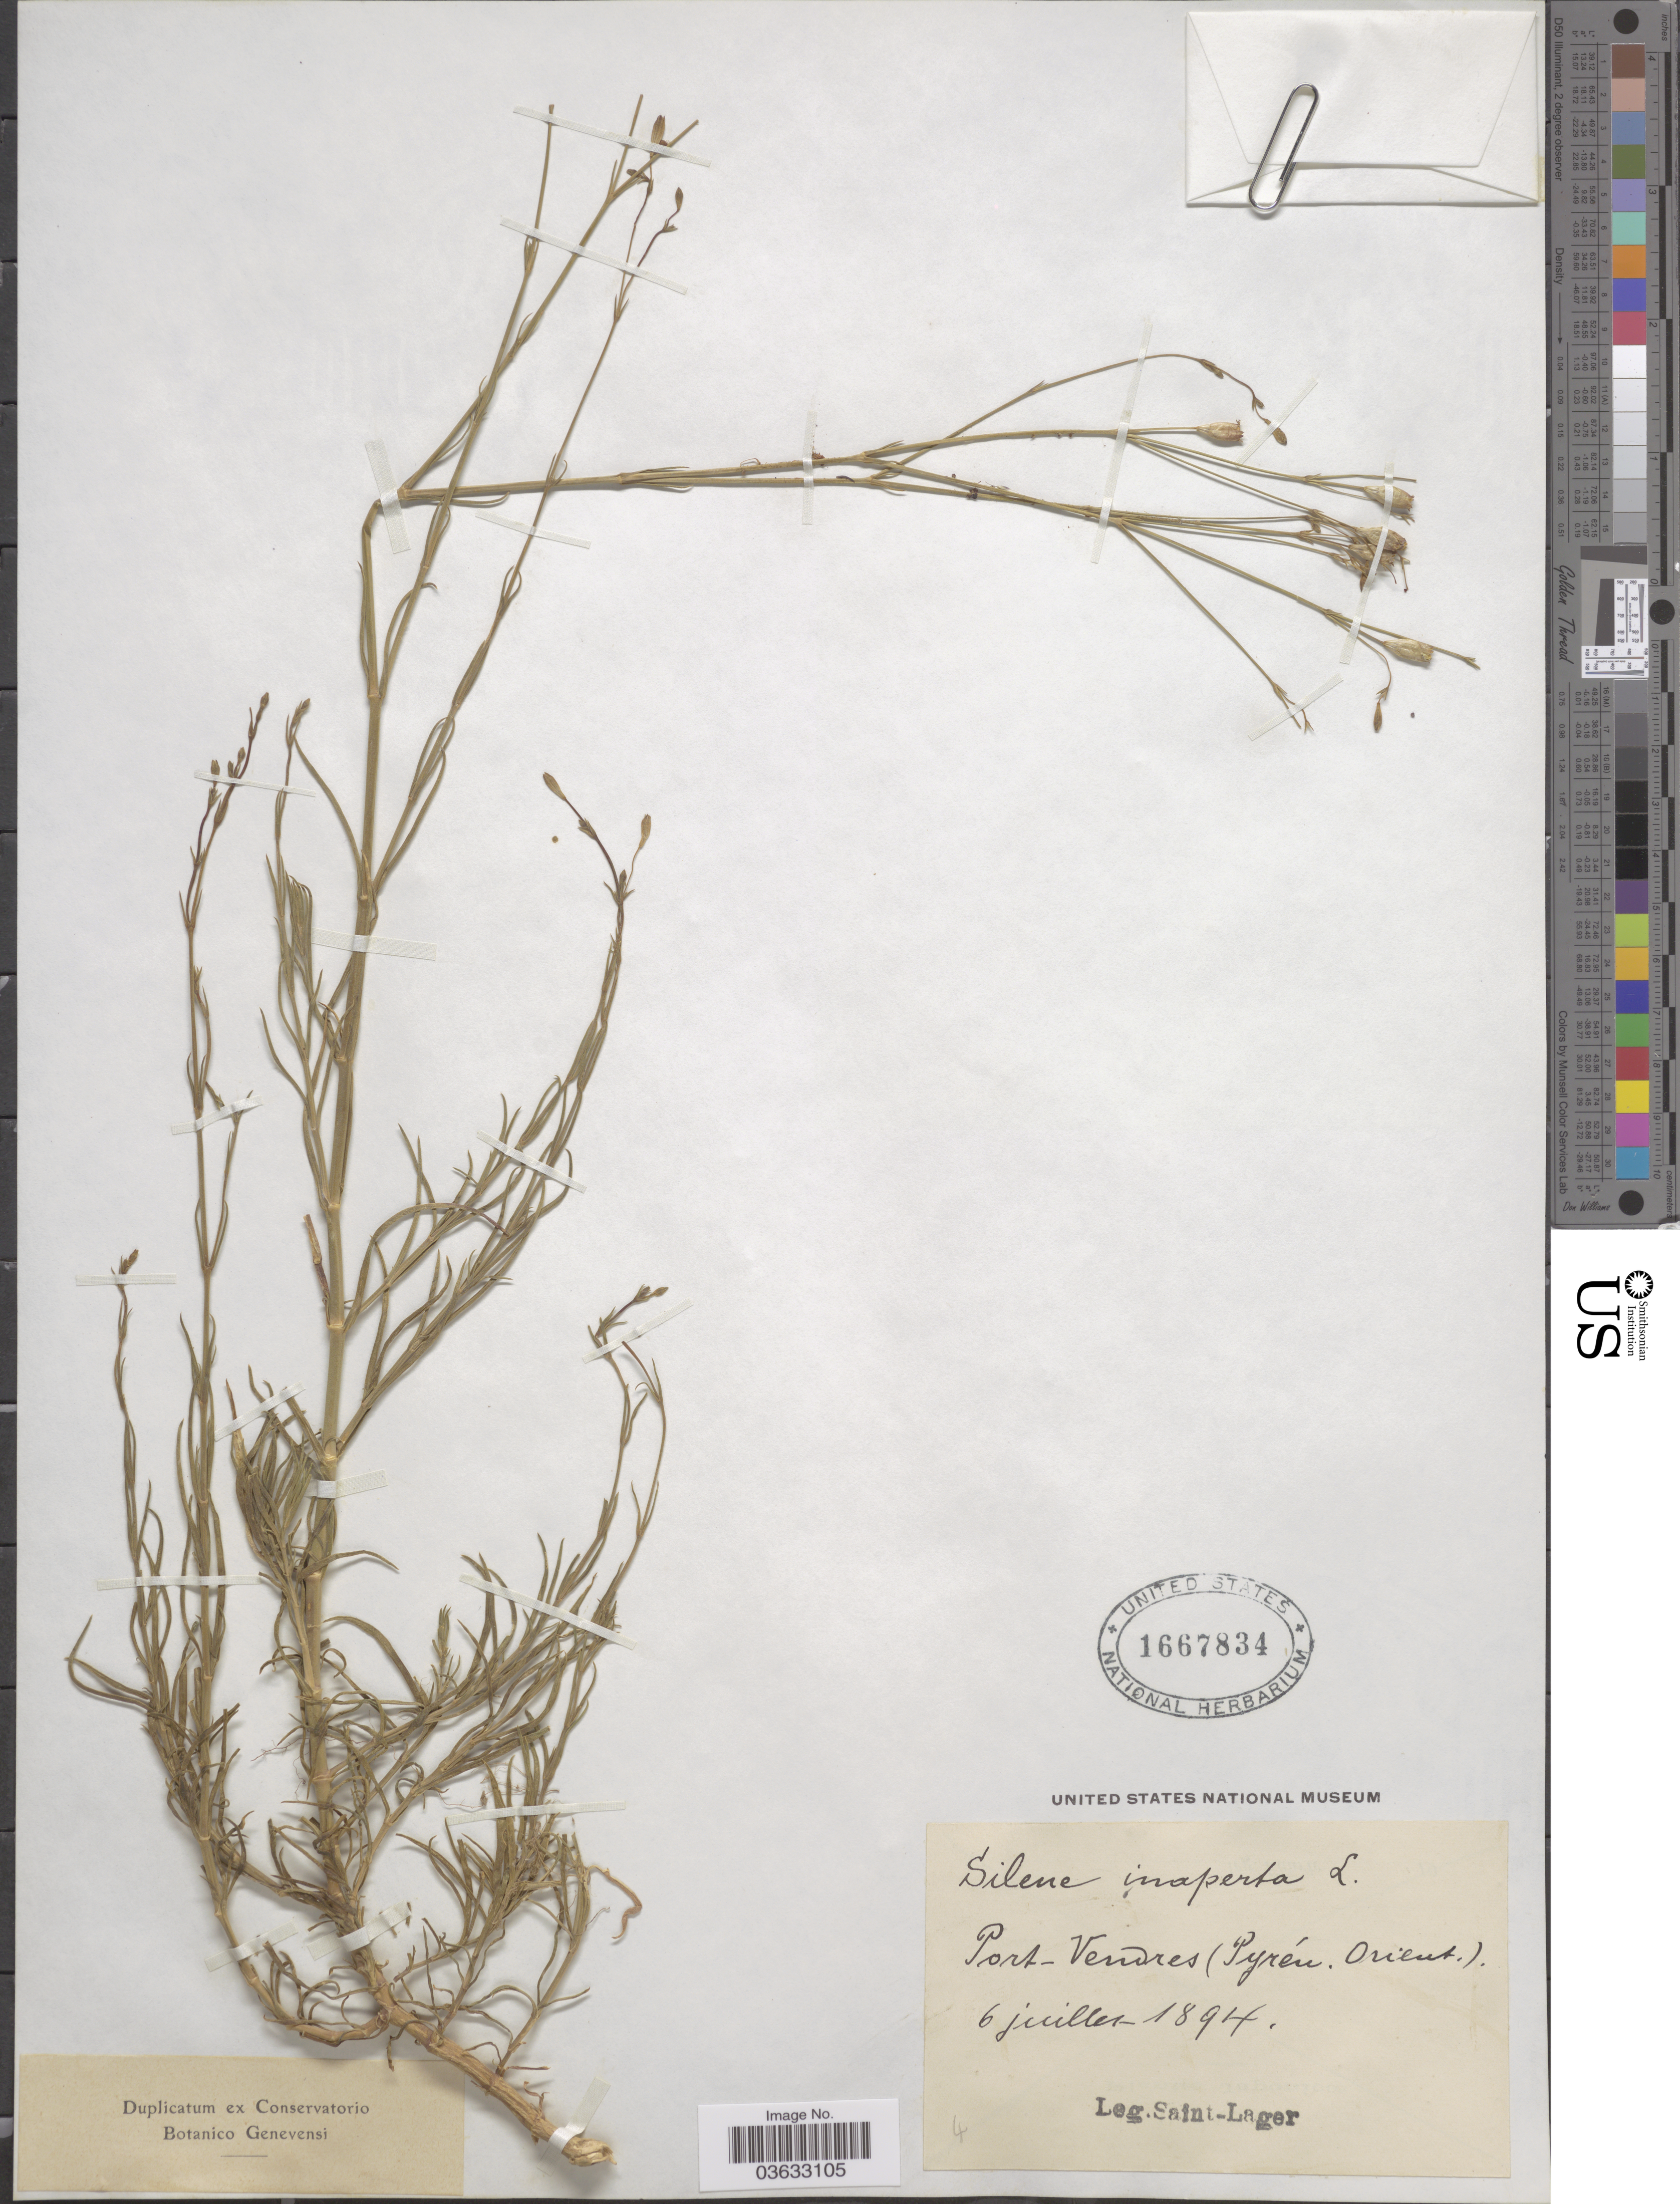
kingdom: Plantae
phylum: Tracheophyta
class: Magnoliopsida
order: Caryophyllales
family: Caryophyllaceae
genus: Silene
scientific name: Silene inaperta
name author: L.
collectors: Saint-Lager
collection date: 1894-07-06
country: France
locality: Port-Vendres (Pyrén. Orient.).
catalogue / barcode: US 1667834